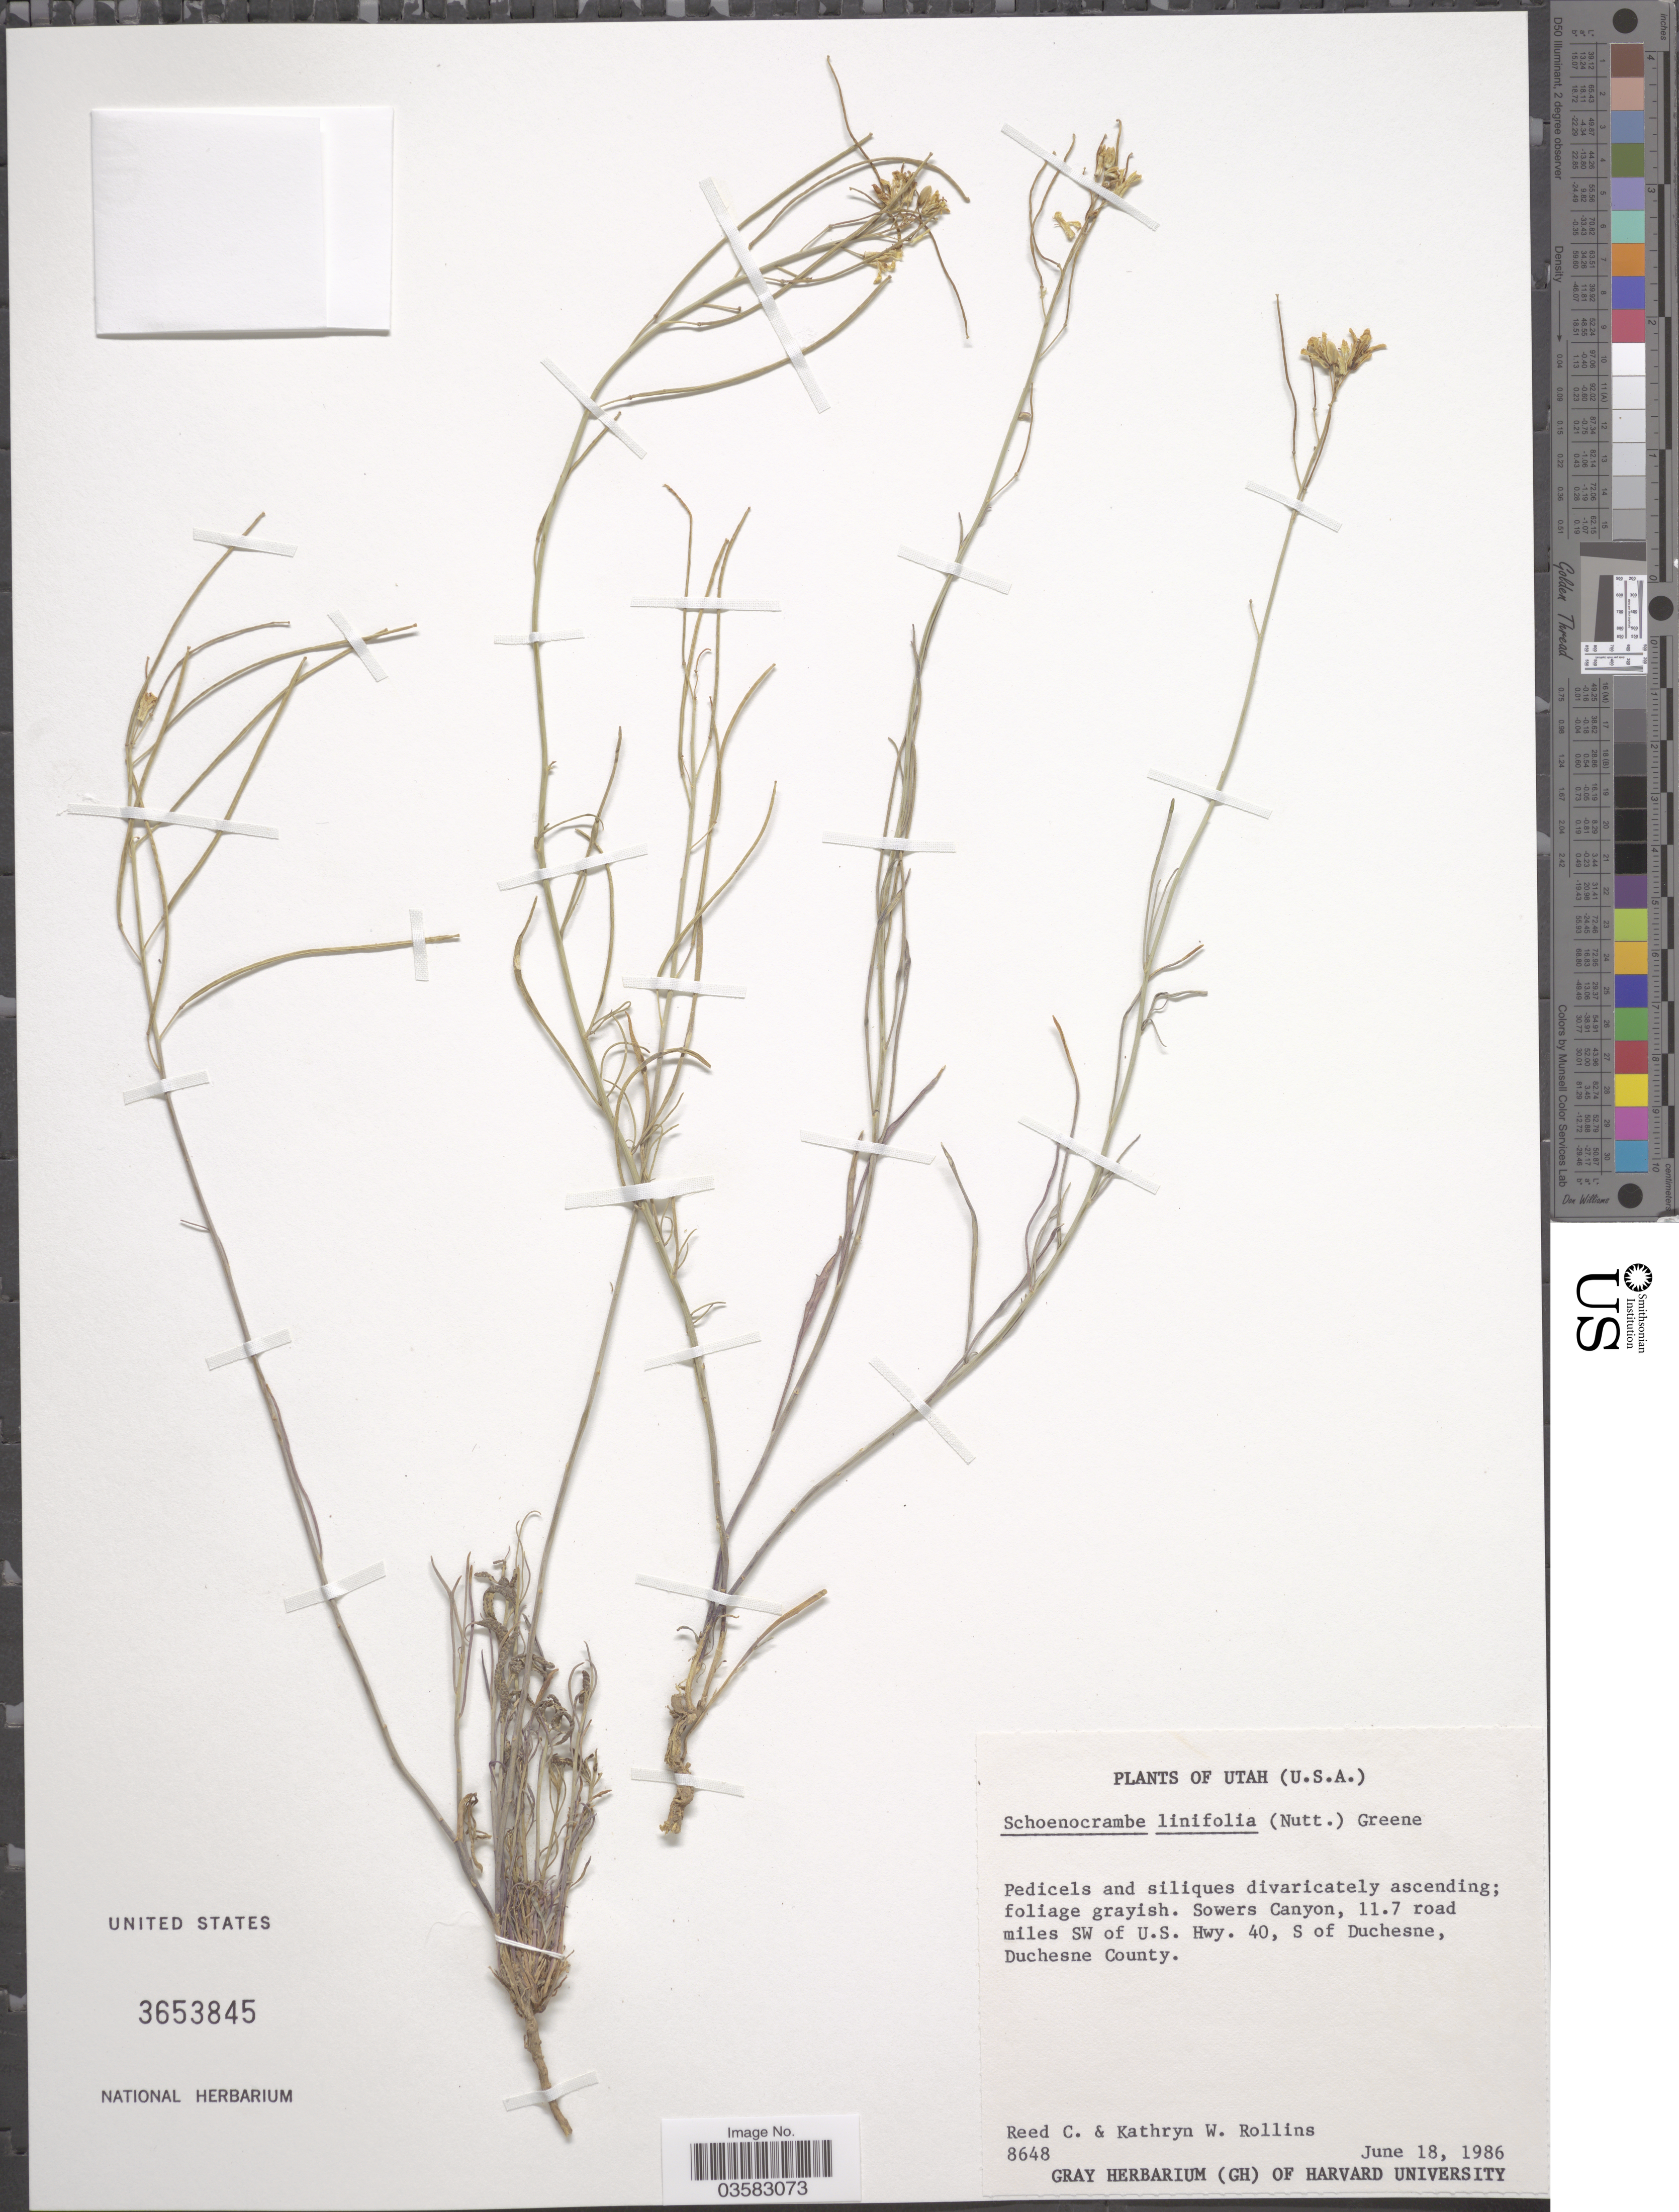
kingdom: Plantae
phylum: Tracheophyta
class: Magnoliopsida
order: Brassicales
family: Brassicaceae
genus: Sisymbrium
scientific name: Sisymbrium linifolium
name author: (Nutt.) Nutt. ex Torr. & A. Gray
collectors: R. C. Rollins & K. W. Rollins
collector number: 8648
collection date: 1986-06-18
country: United States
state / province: Utah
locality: Sowers Canyon, 11.7 road miles SW of U.S. Hwy. 40, s of Duchesne, Duchesne County.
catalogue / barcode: US 3653845